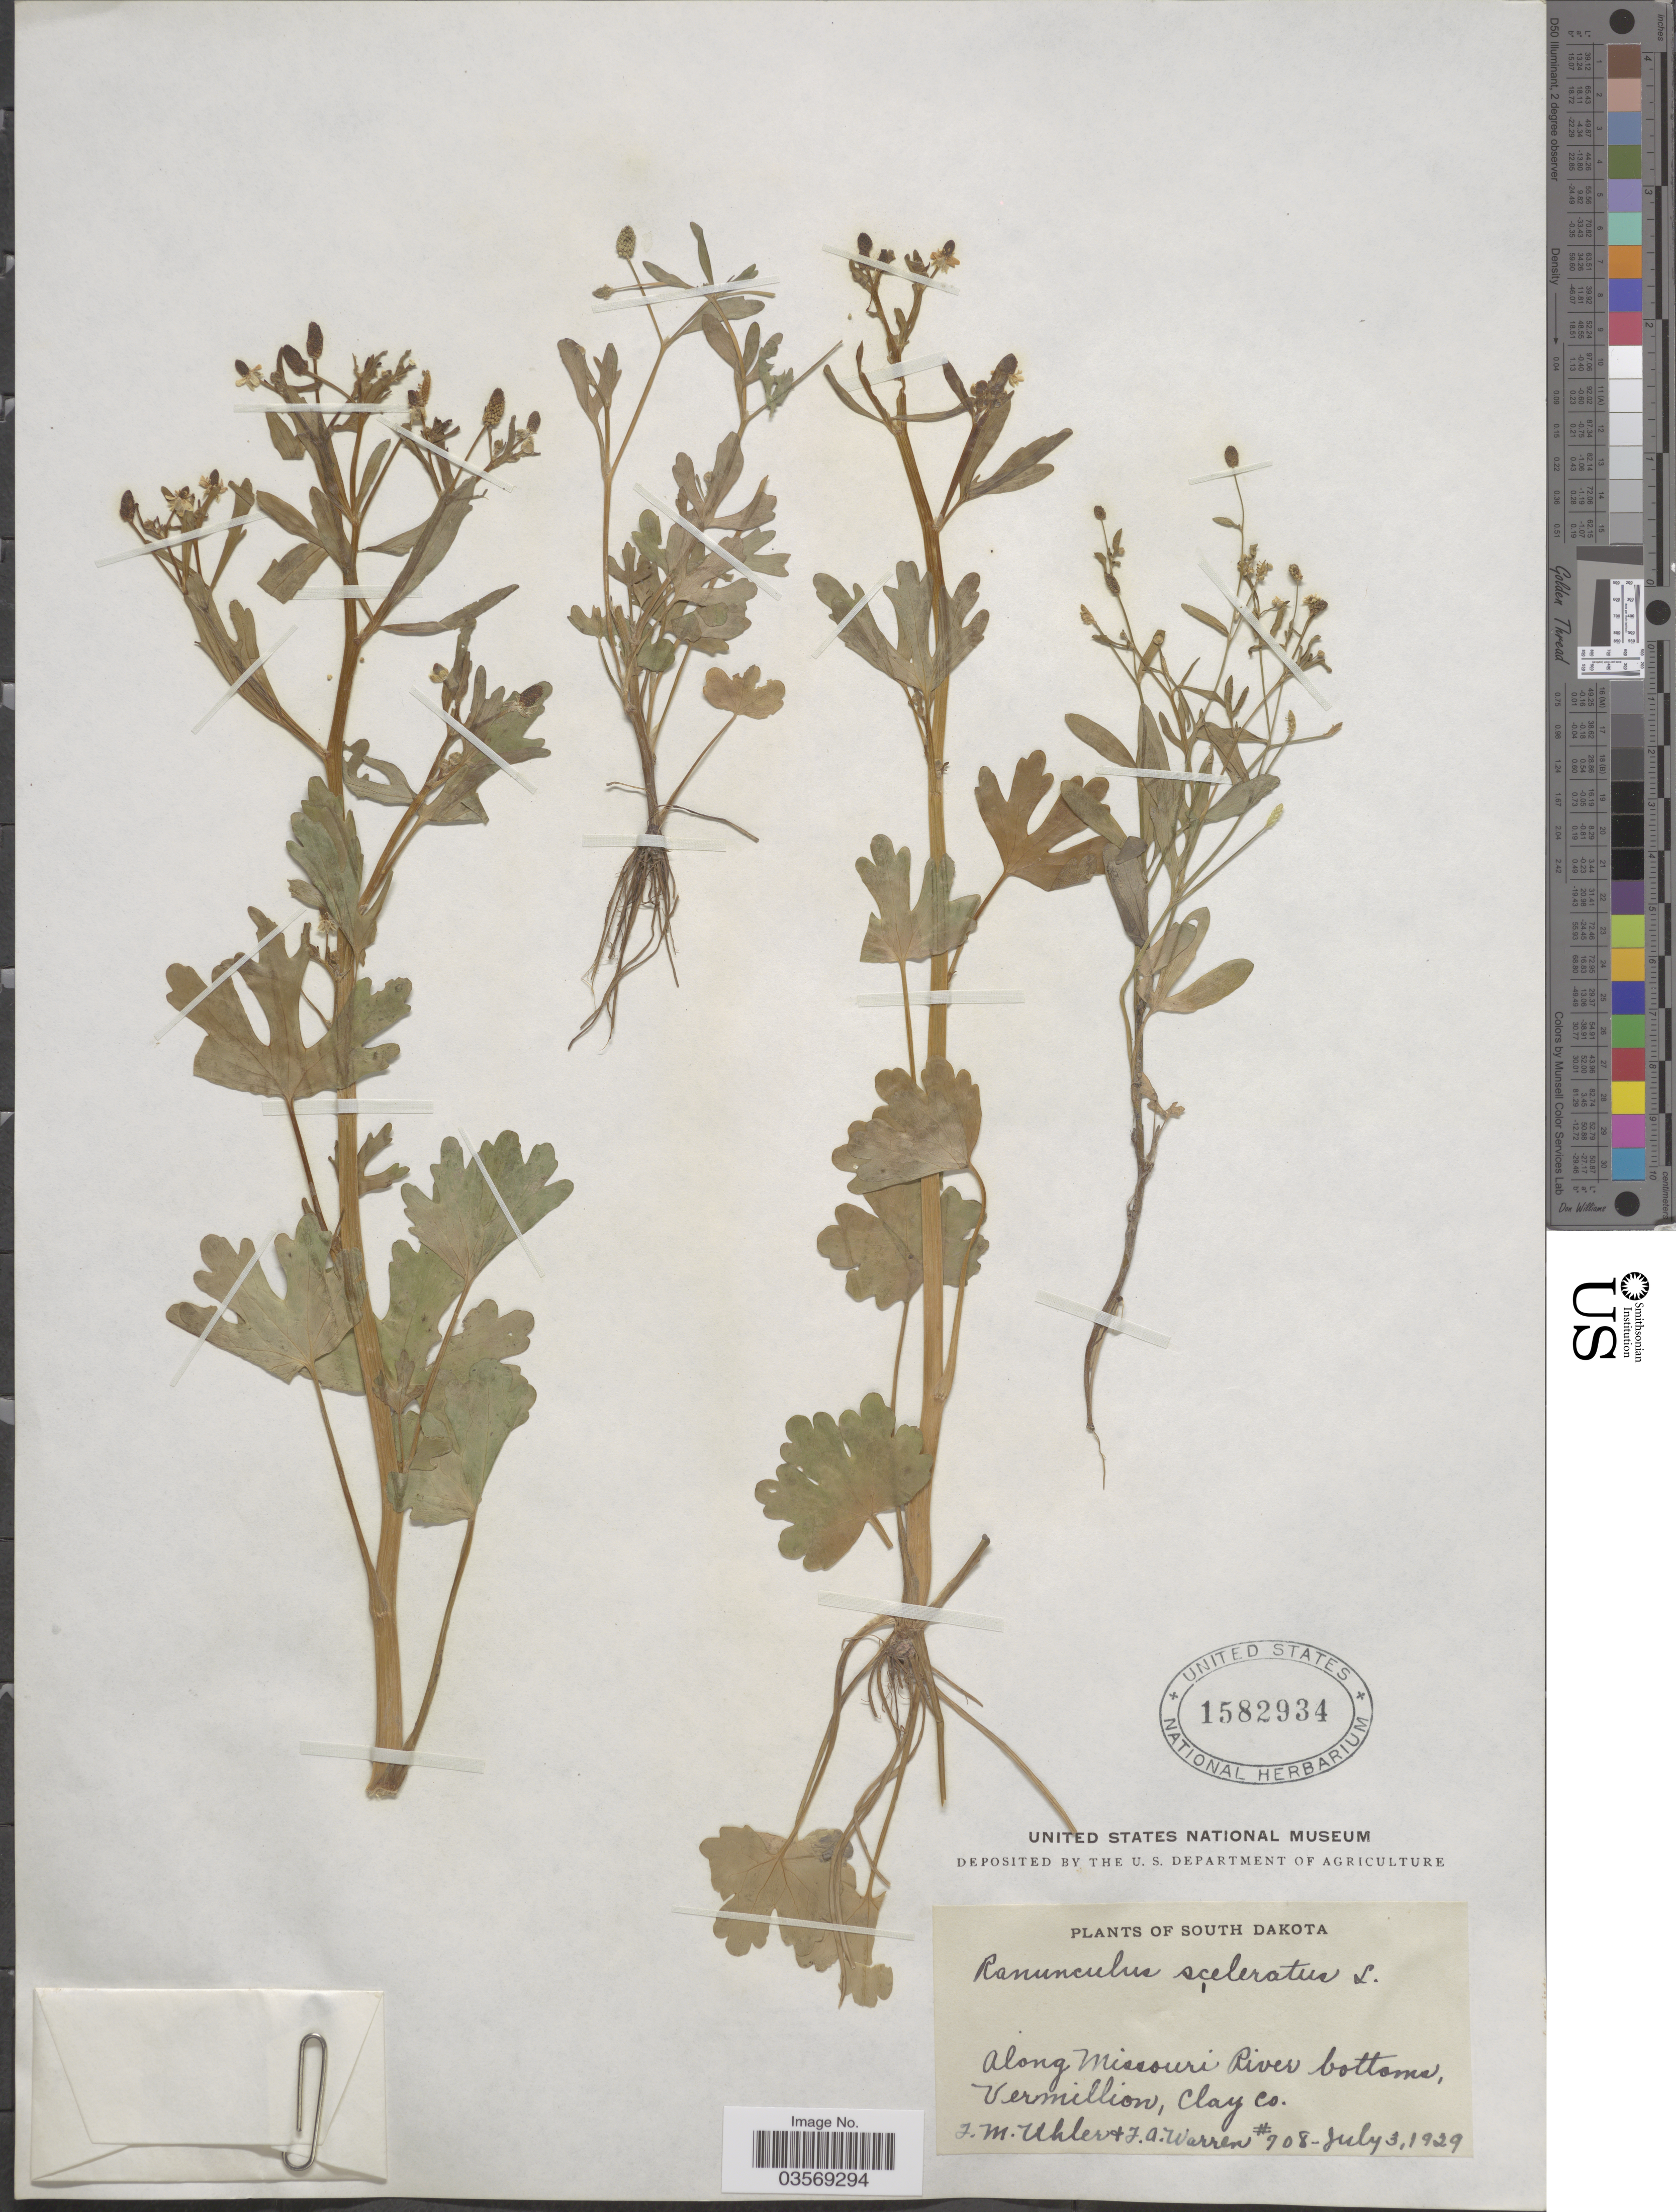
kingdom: Plantae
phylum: Tracheophyta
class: Magnoliopsida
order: Ranunculales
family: Ranunculaceae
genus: Ranunculus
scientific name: Ranunculus sceleratus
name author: L.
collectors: F. M. Uhler & J. Warren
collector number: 708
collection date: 1929-07-03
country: United States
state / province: South Dakota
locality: Along Missouri River bottoms, Vermillion, Clay Co.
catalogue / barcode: US 1582934